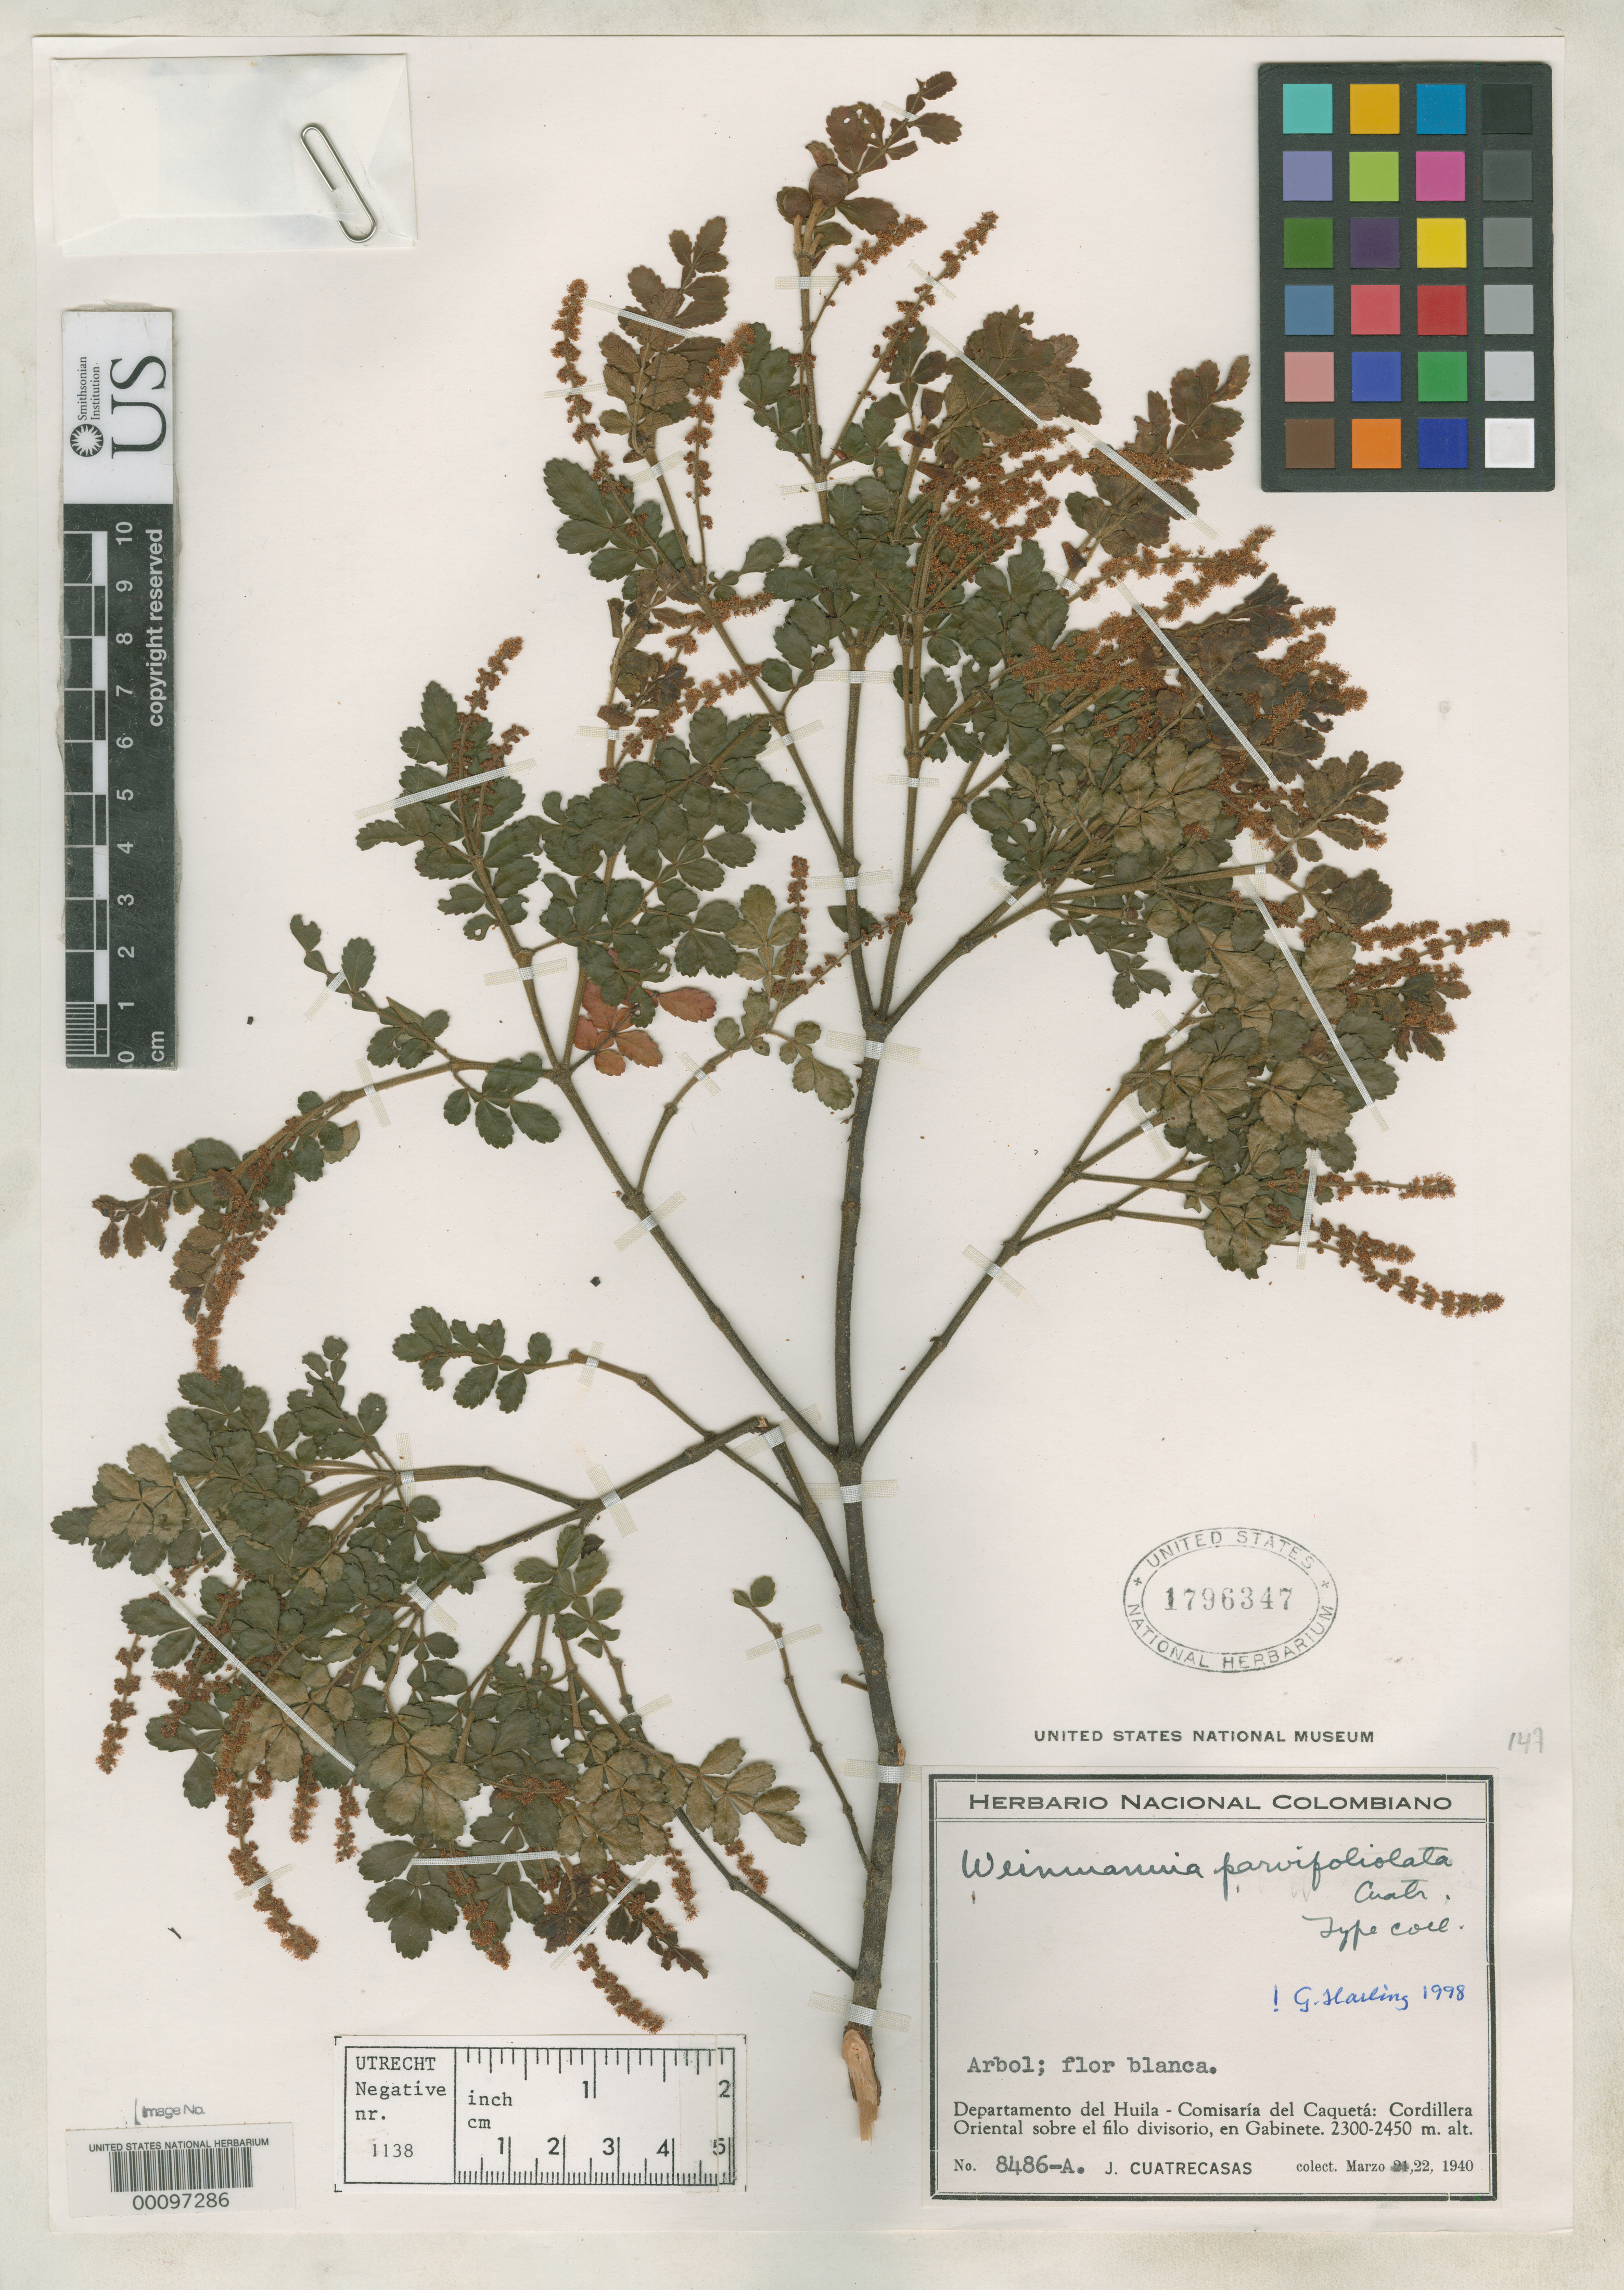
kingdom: Plantae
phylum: Tracheophyta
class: Magnoliopsida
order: Oxalidales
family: Cunoniaceae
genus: Weinmannia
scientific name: Weinmannia parvifoliolata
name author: Cuatrec.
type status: Isotype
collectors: J. Cuatrecasas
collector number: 8486-a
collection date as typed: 22 Mar 1940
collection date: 1940-03-22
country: Colombia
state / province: Huila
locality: Comisaria del Caqueta, Cordillera Oriental Sobre El Filo Divisorio, en Gabinete.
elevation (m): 2300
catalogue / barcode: US 1796347